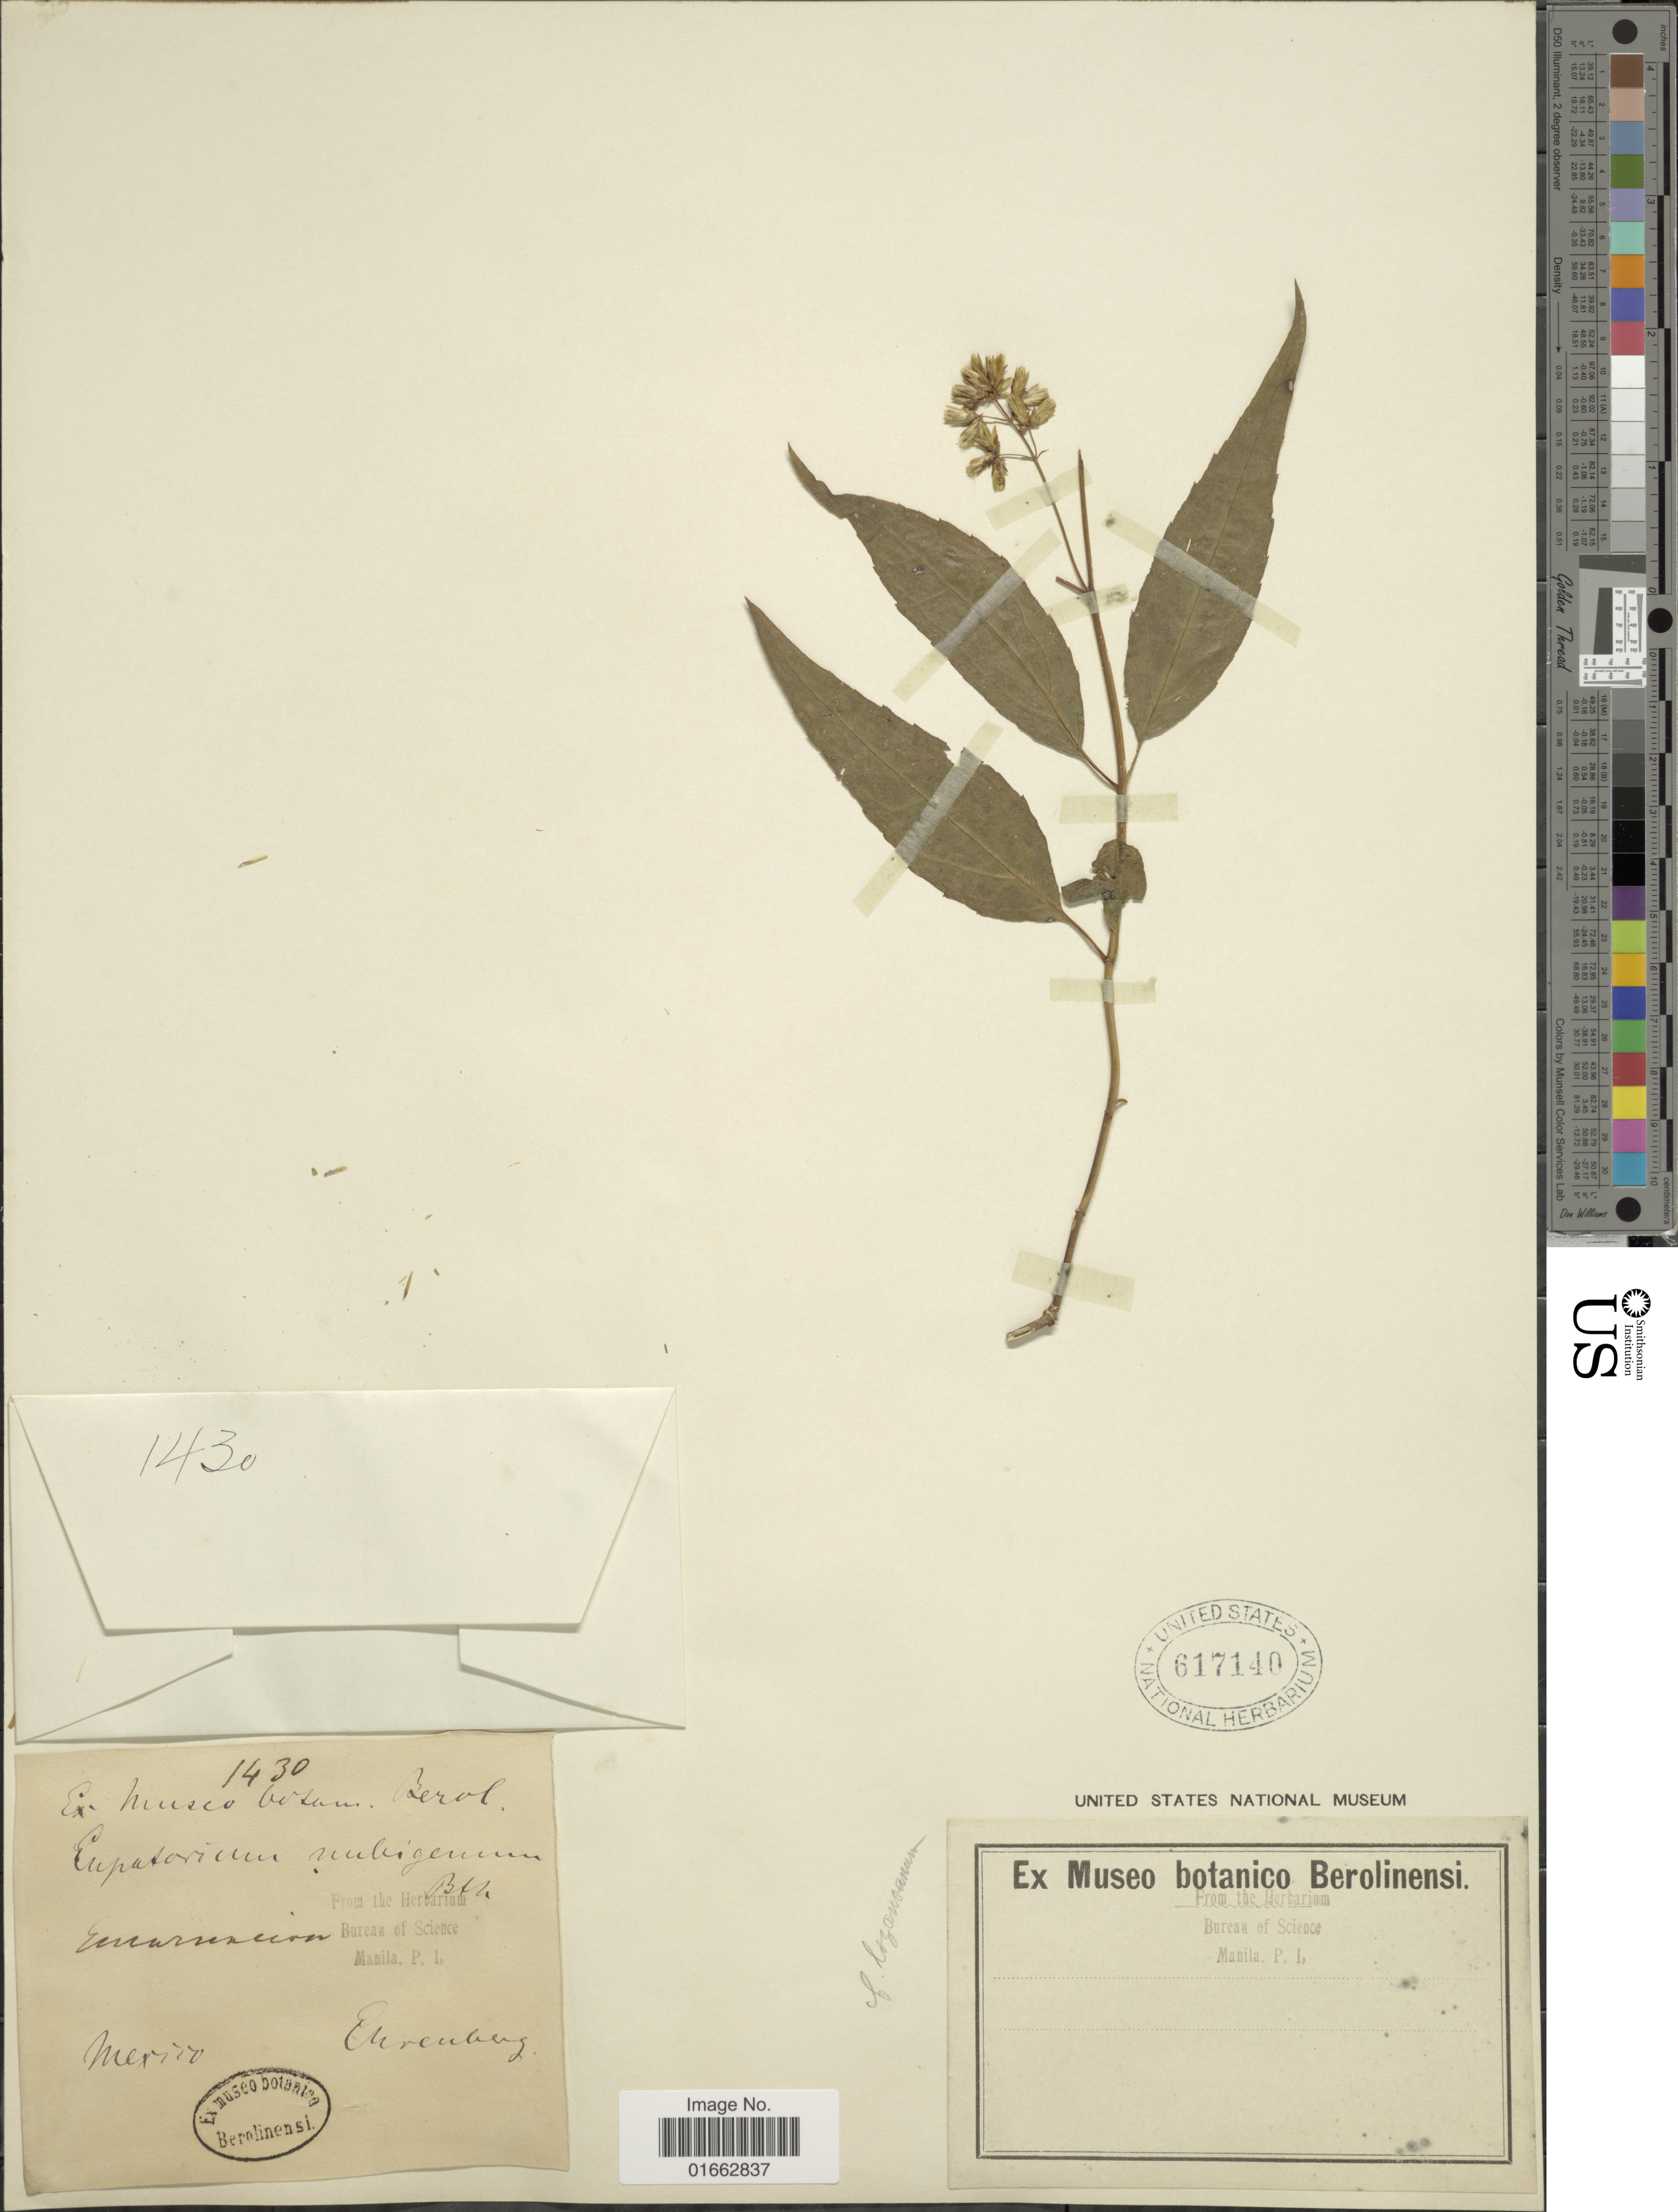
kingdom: Plantae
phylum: Tracheophyta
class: Magnoliopsida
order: Asterales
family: Asteraceae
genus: Critonia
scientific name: Critonia lozanoana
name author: (B.L. Rob.) R.M. King & H. Rob.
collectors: -. Ehrenberg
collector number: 1430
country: Mexico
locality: Encarnacion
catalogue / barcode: US 617140